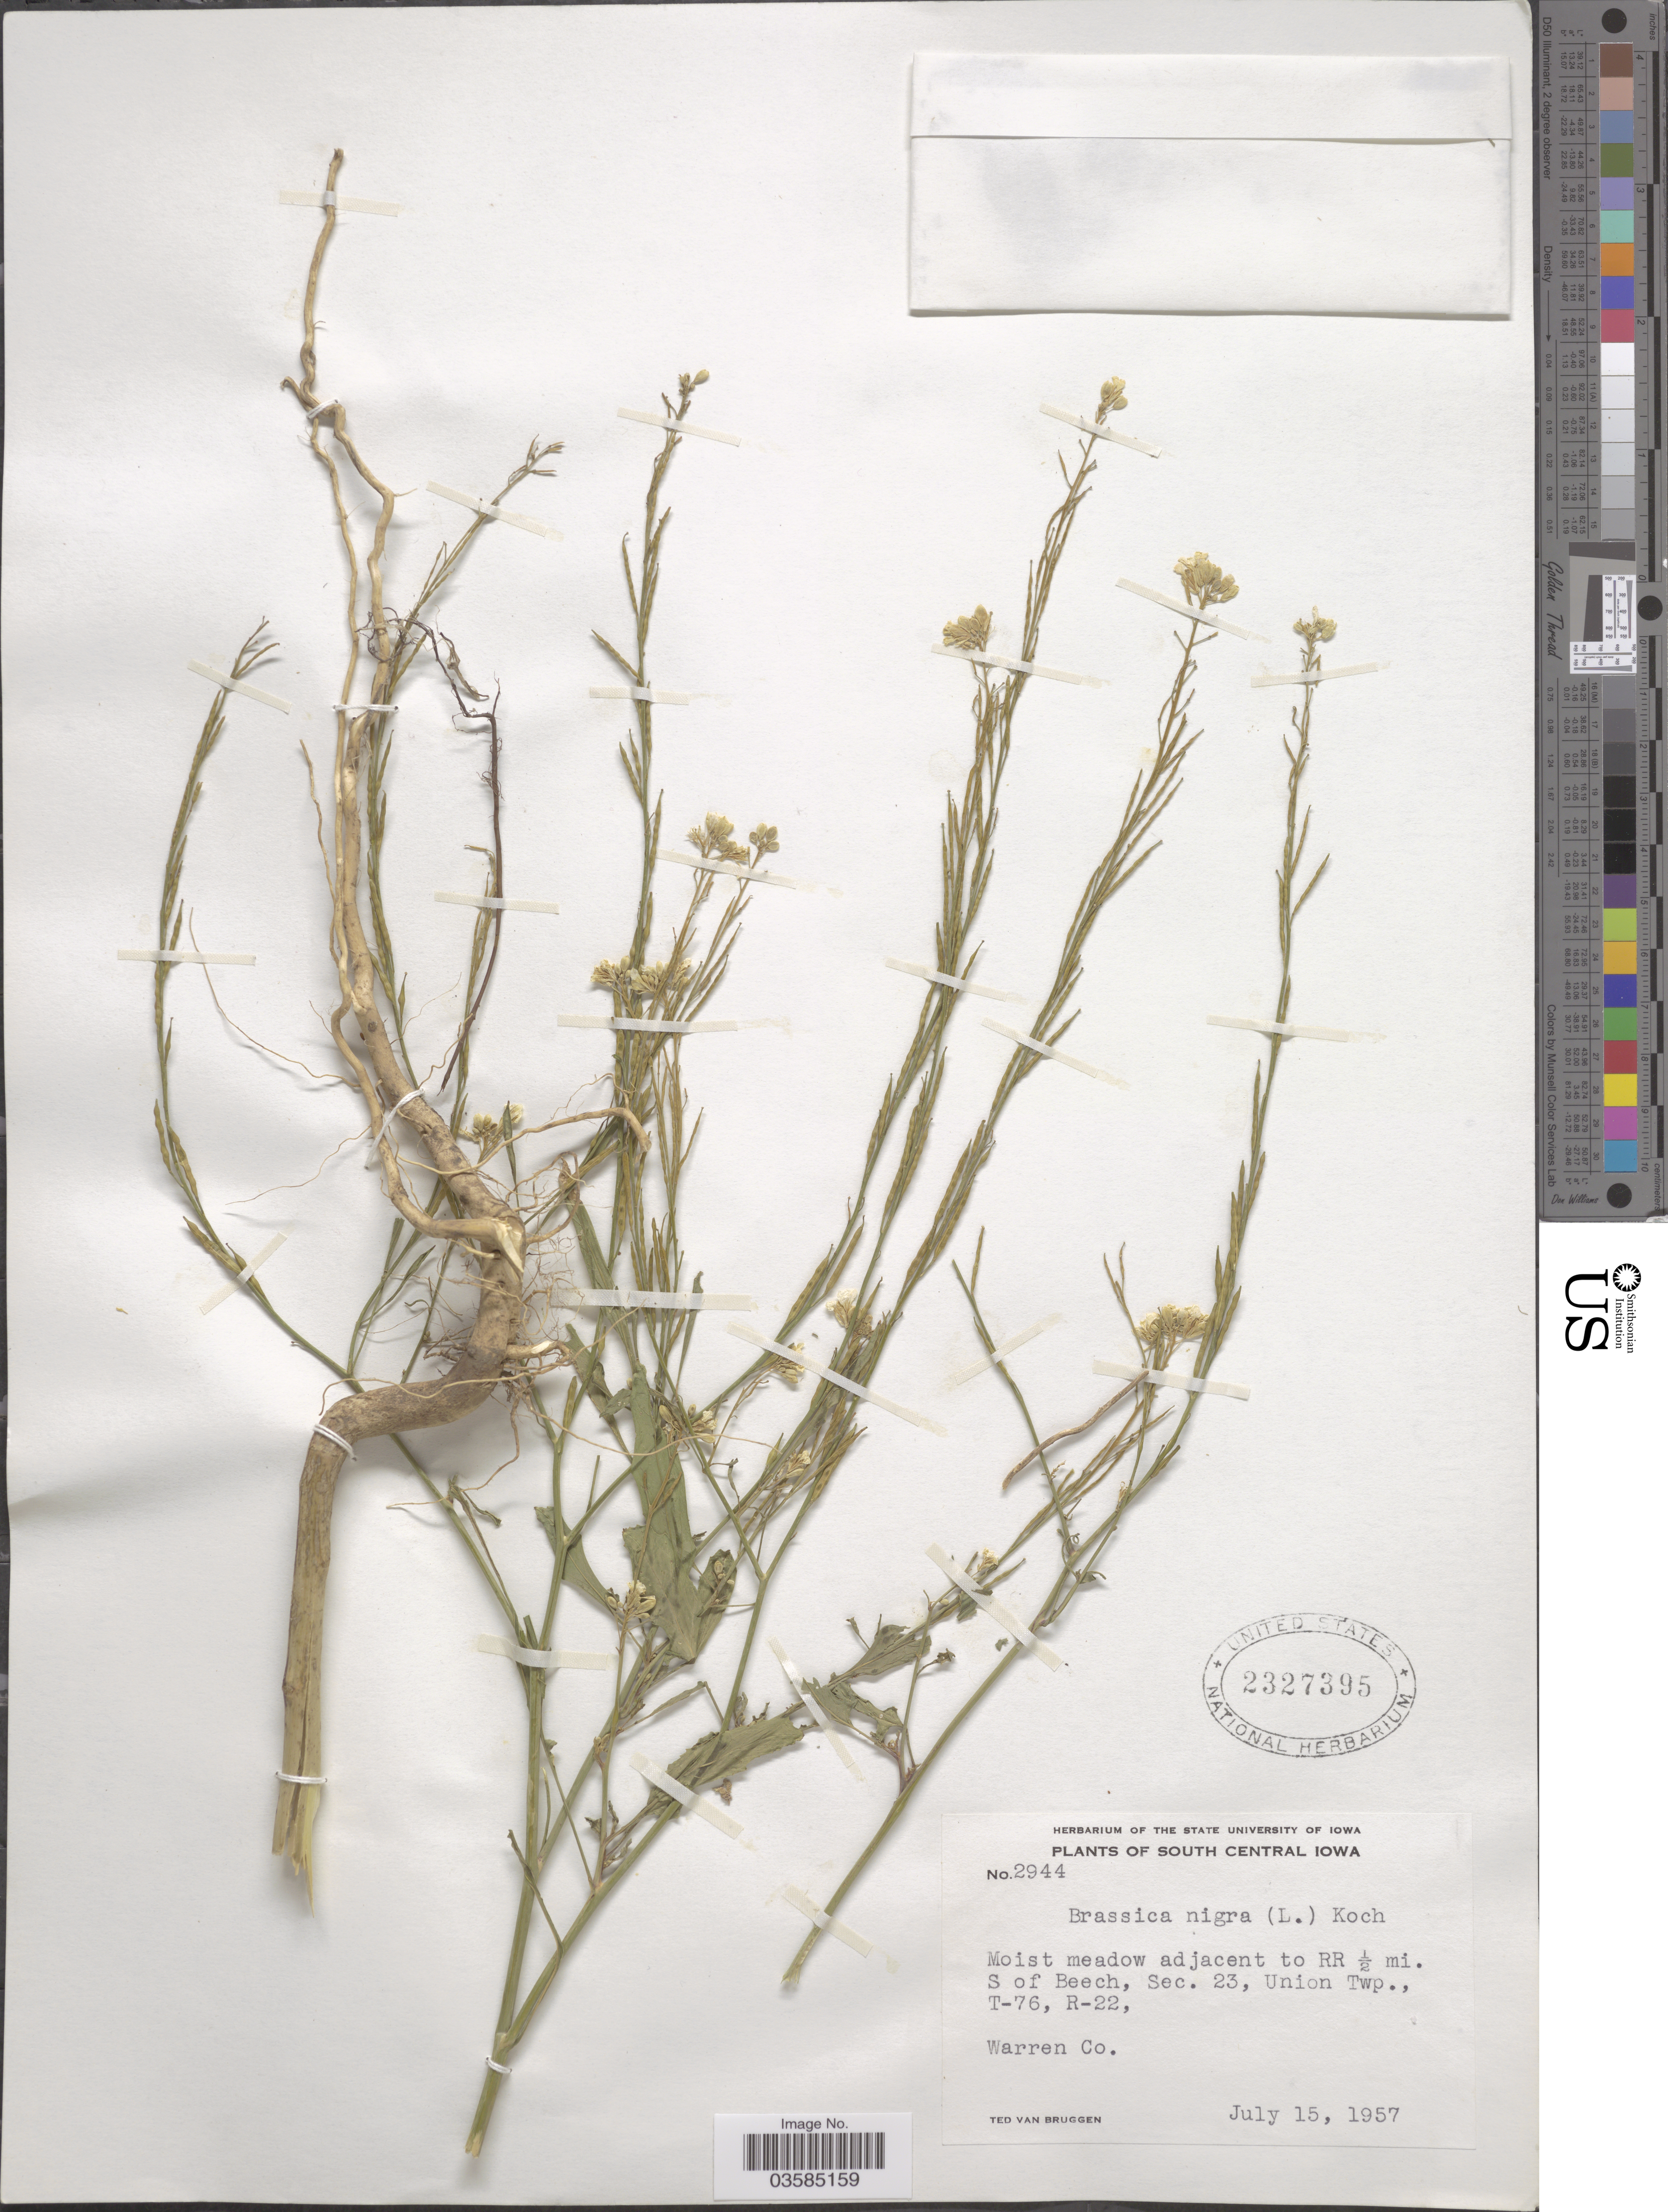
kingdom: Plantae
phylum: Tracheophyta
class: Magnoliopsida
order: Brassicales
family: Brassicaceae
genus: Brassica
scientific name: Brassica nigra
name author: (L.) W.D.J. Koch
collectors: T. van Bruggen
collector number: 2944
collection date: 1957-09-15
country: United States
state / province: Iowa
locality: South Central Iowa. Adjacent to RR 1/2 mi. S of Beech, Sec.23, Union Twp., T-76, R-22, Warren Co.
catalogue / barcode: US 2327395